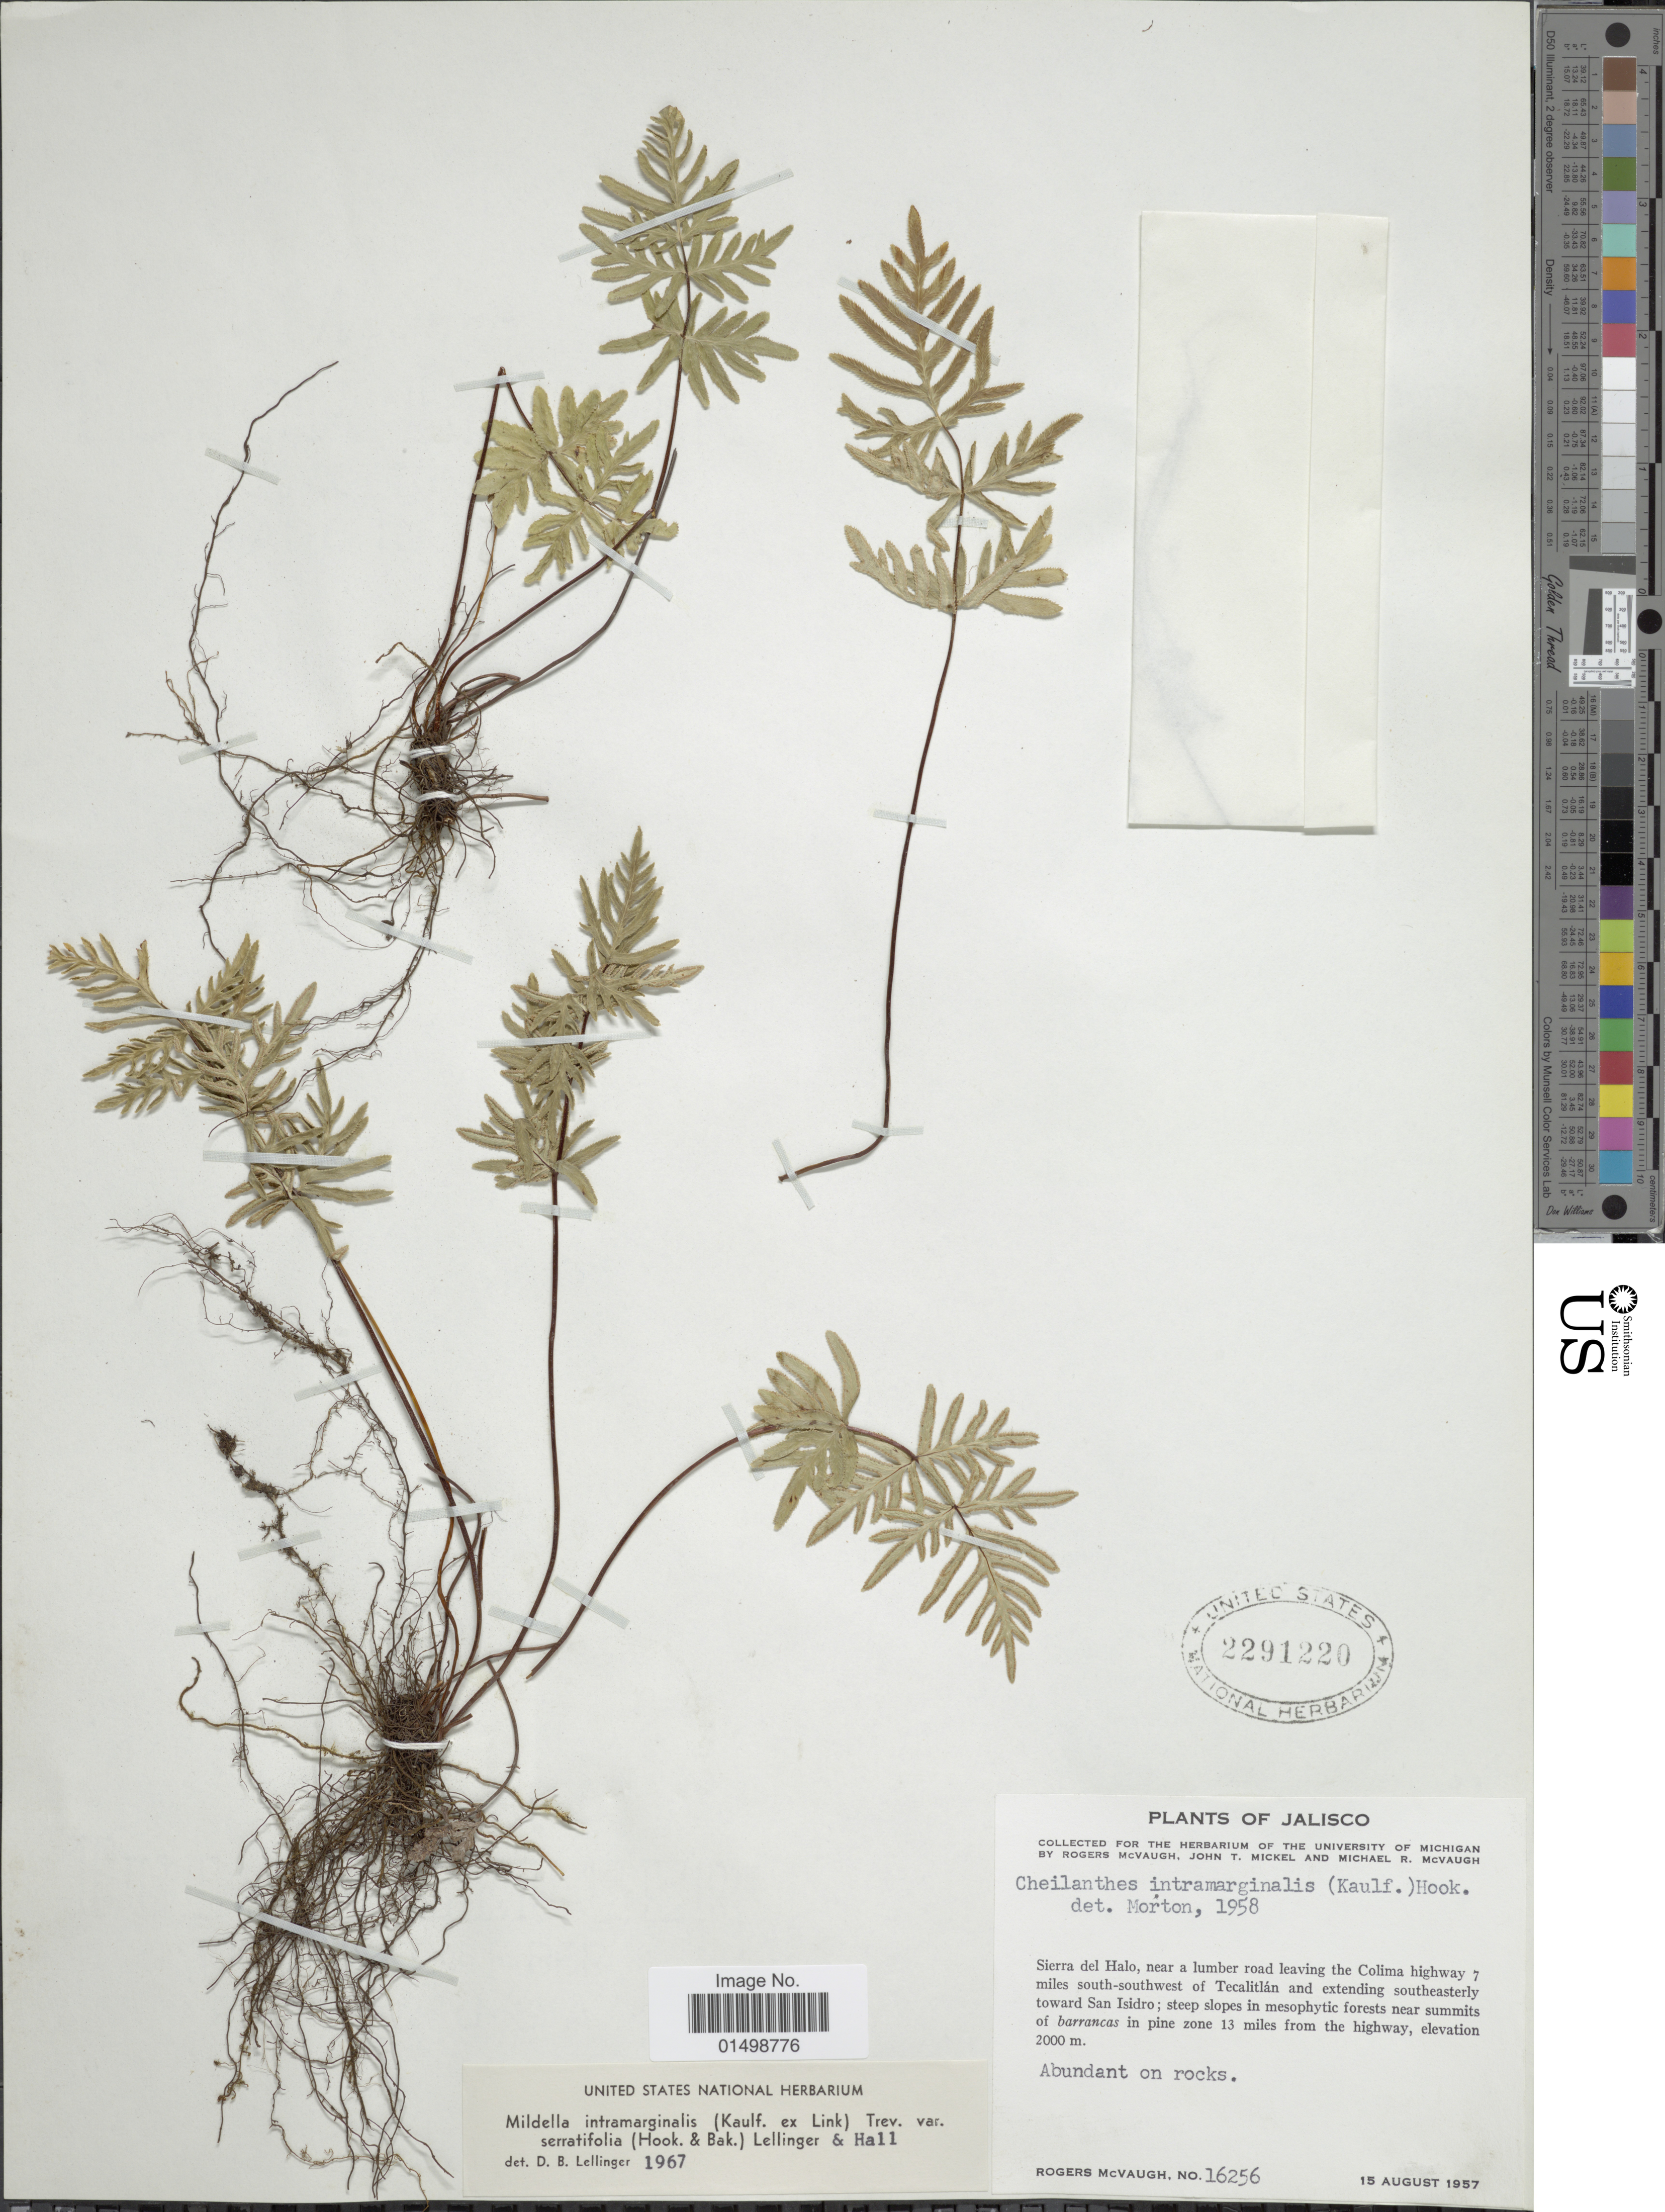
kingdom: Plantae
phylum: Tracheophyta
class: Polypodiopsida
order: Polypodiales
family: Pteridaceae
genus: Cheilanthes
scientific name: Cheilanthes intramarginalis var. serratifolia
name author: (Kaulf.) Hook.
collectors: R. McVaugh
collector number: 16256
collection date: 1957-08-15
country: Mexico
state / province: Jalisco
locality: Sierra del Halo, near a lumber road leaving California highway 7 miles south- southwest of Tecalitlan and extending southeasterly towards San Isidro; steep slopes in mesophytic forests near summits of barrancas in pine zone 13 miles from the highway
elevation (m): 2000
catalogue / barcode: US 2291220